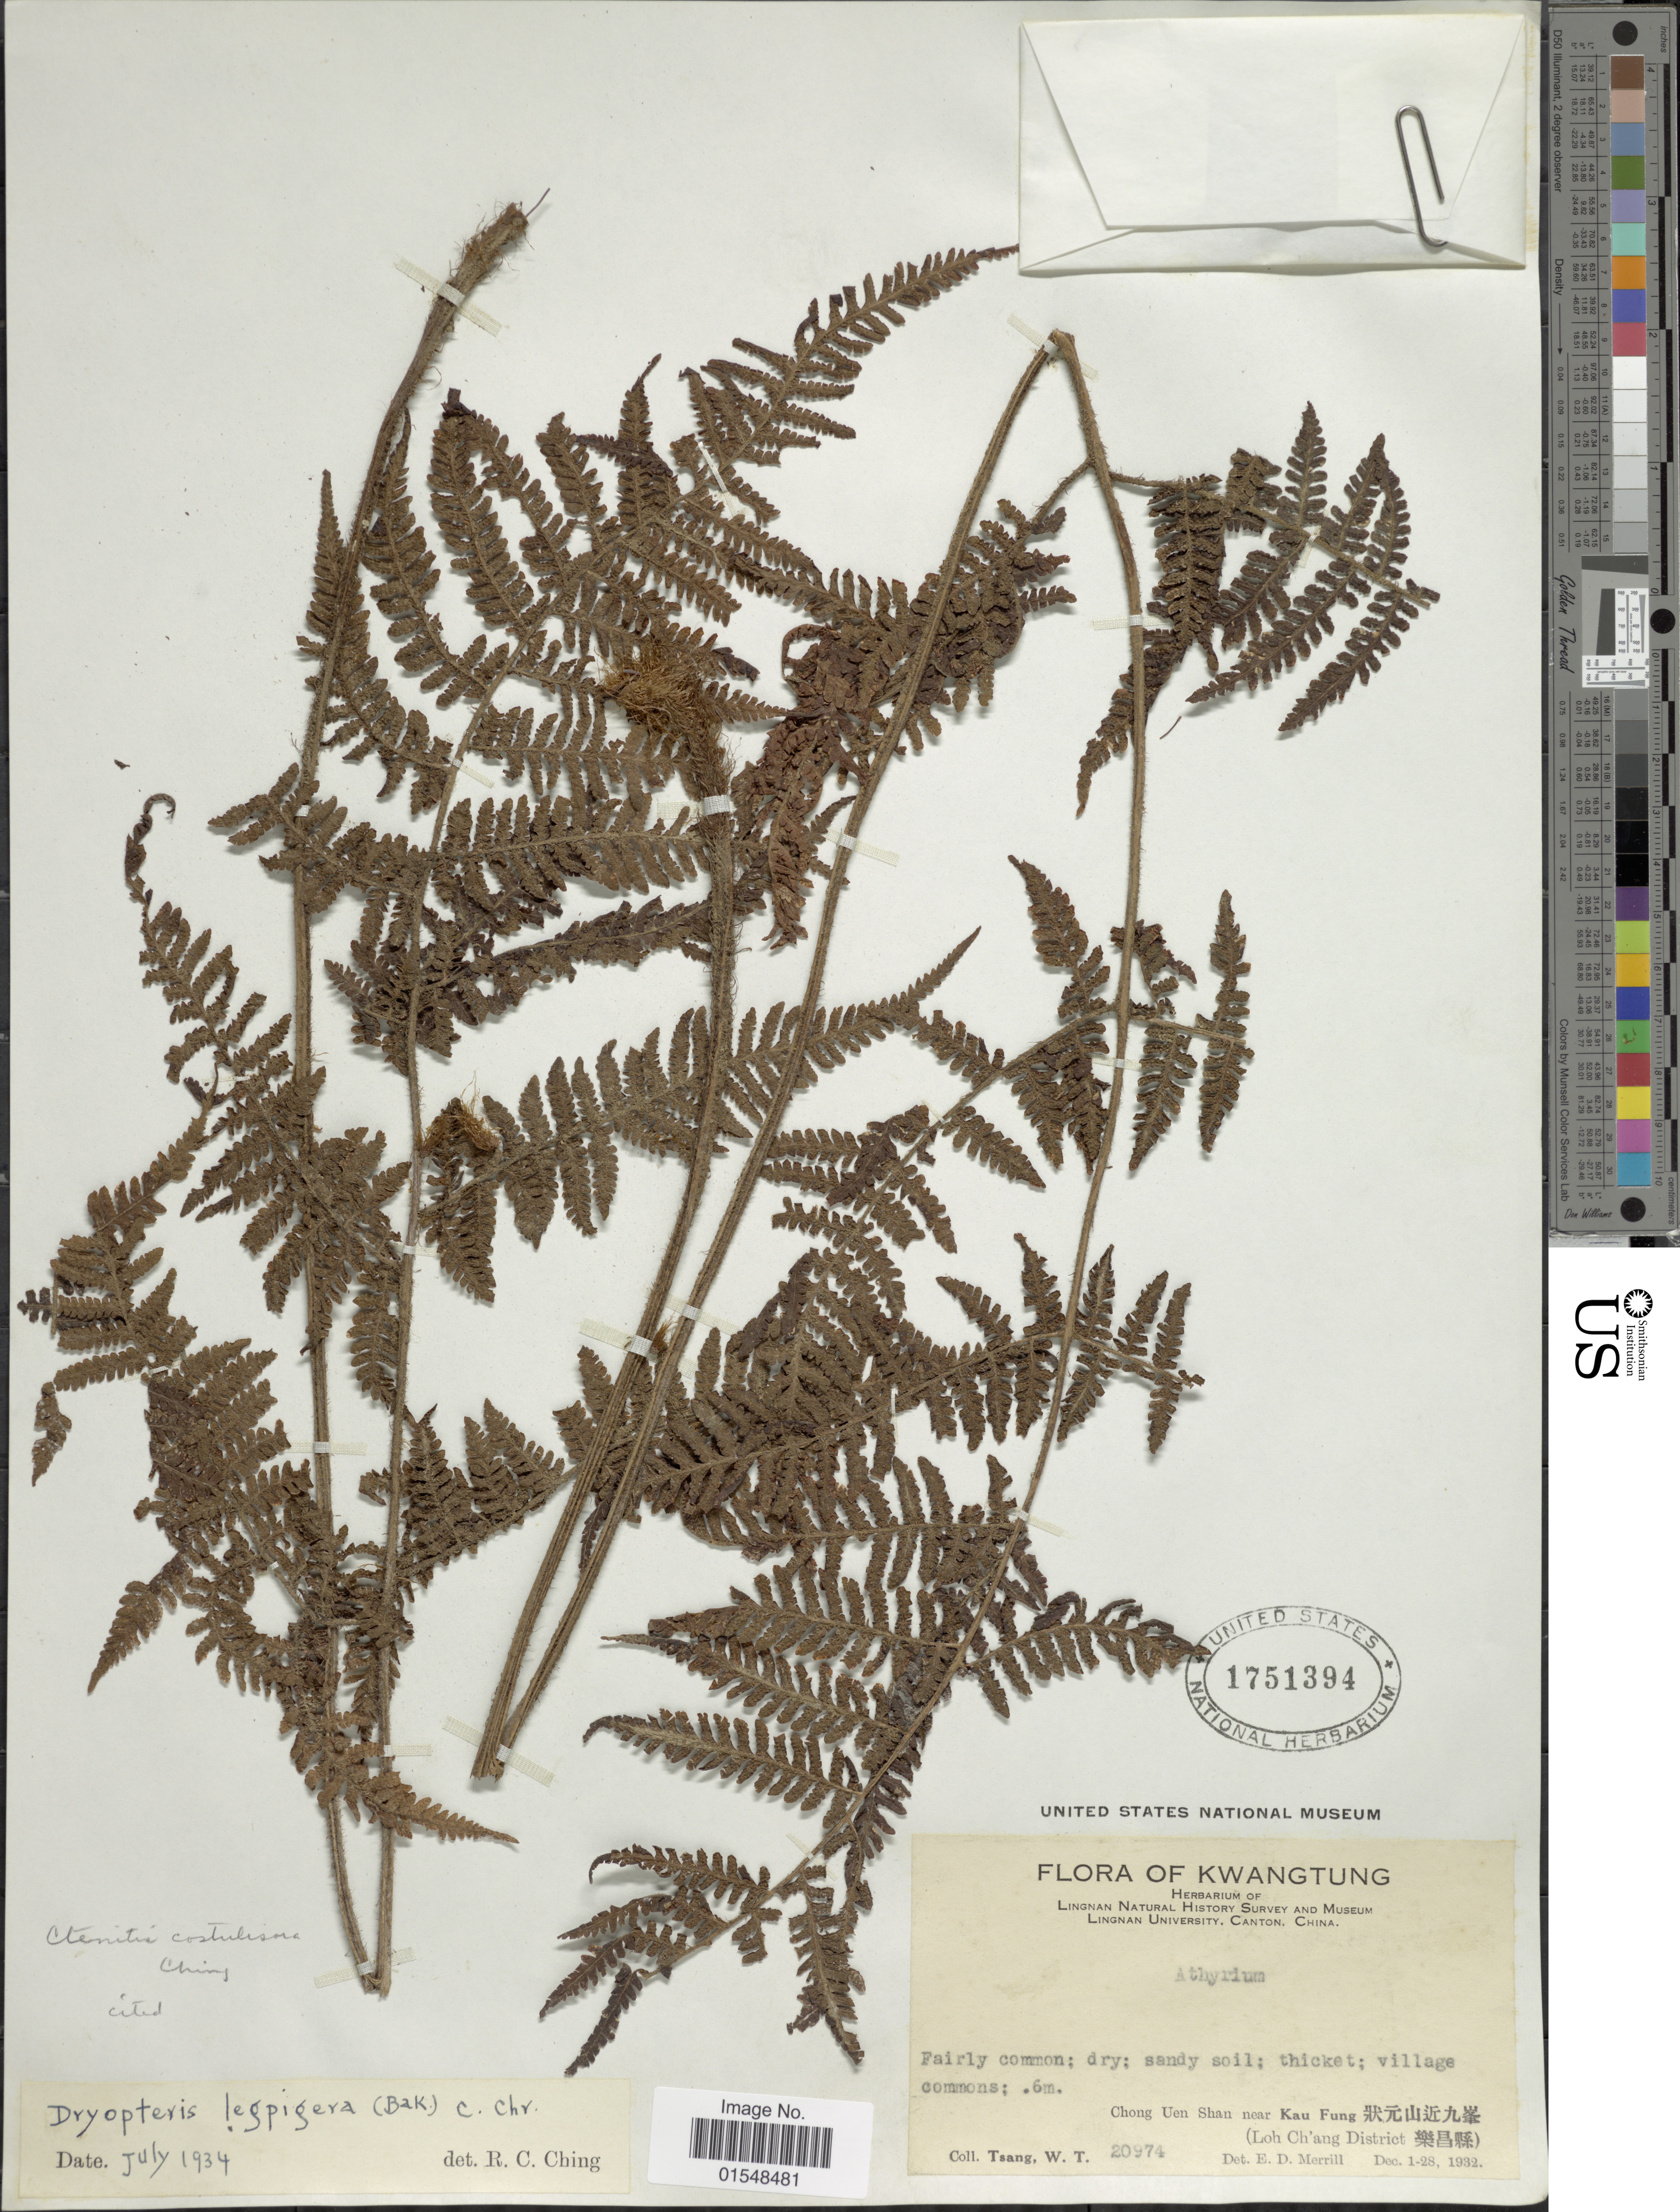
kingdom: Plantae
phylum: Tracheophyta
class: Polypodiopsida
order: Polypodiales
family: Dryopteridaceae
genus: Ctenitis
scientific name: Ctenitis costulisora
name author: Ching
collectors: W. T. Tsang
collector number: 20974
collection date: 1932-12-01/1932-12-28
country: China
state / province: Guangdong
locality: Kwangtung, Canton, Chong Uen Shan nea Kau Fung (Loh Ch'ang District)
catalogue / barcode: US 1751394